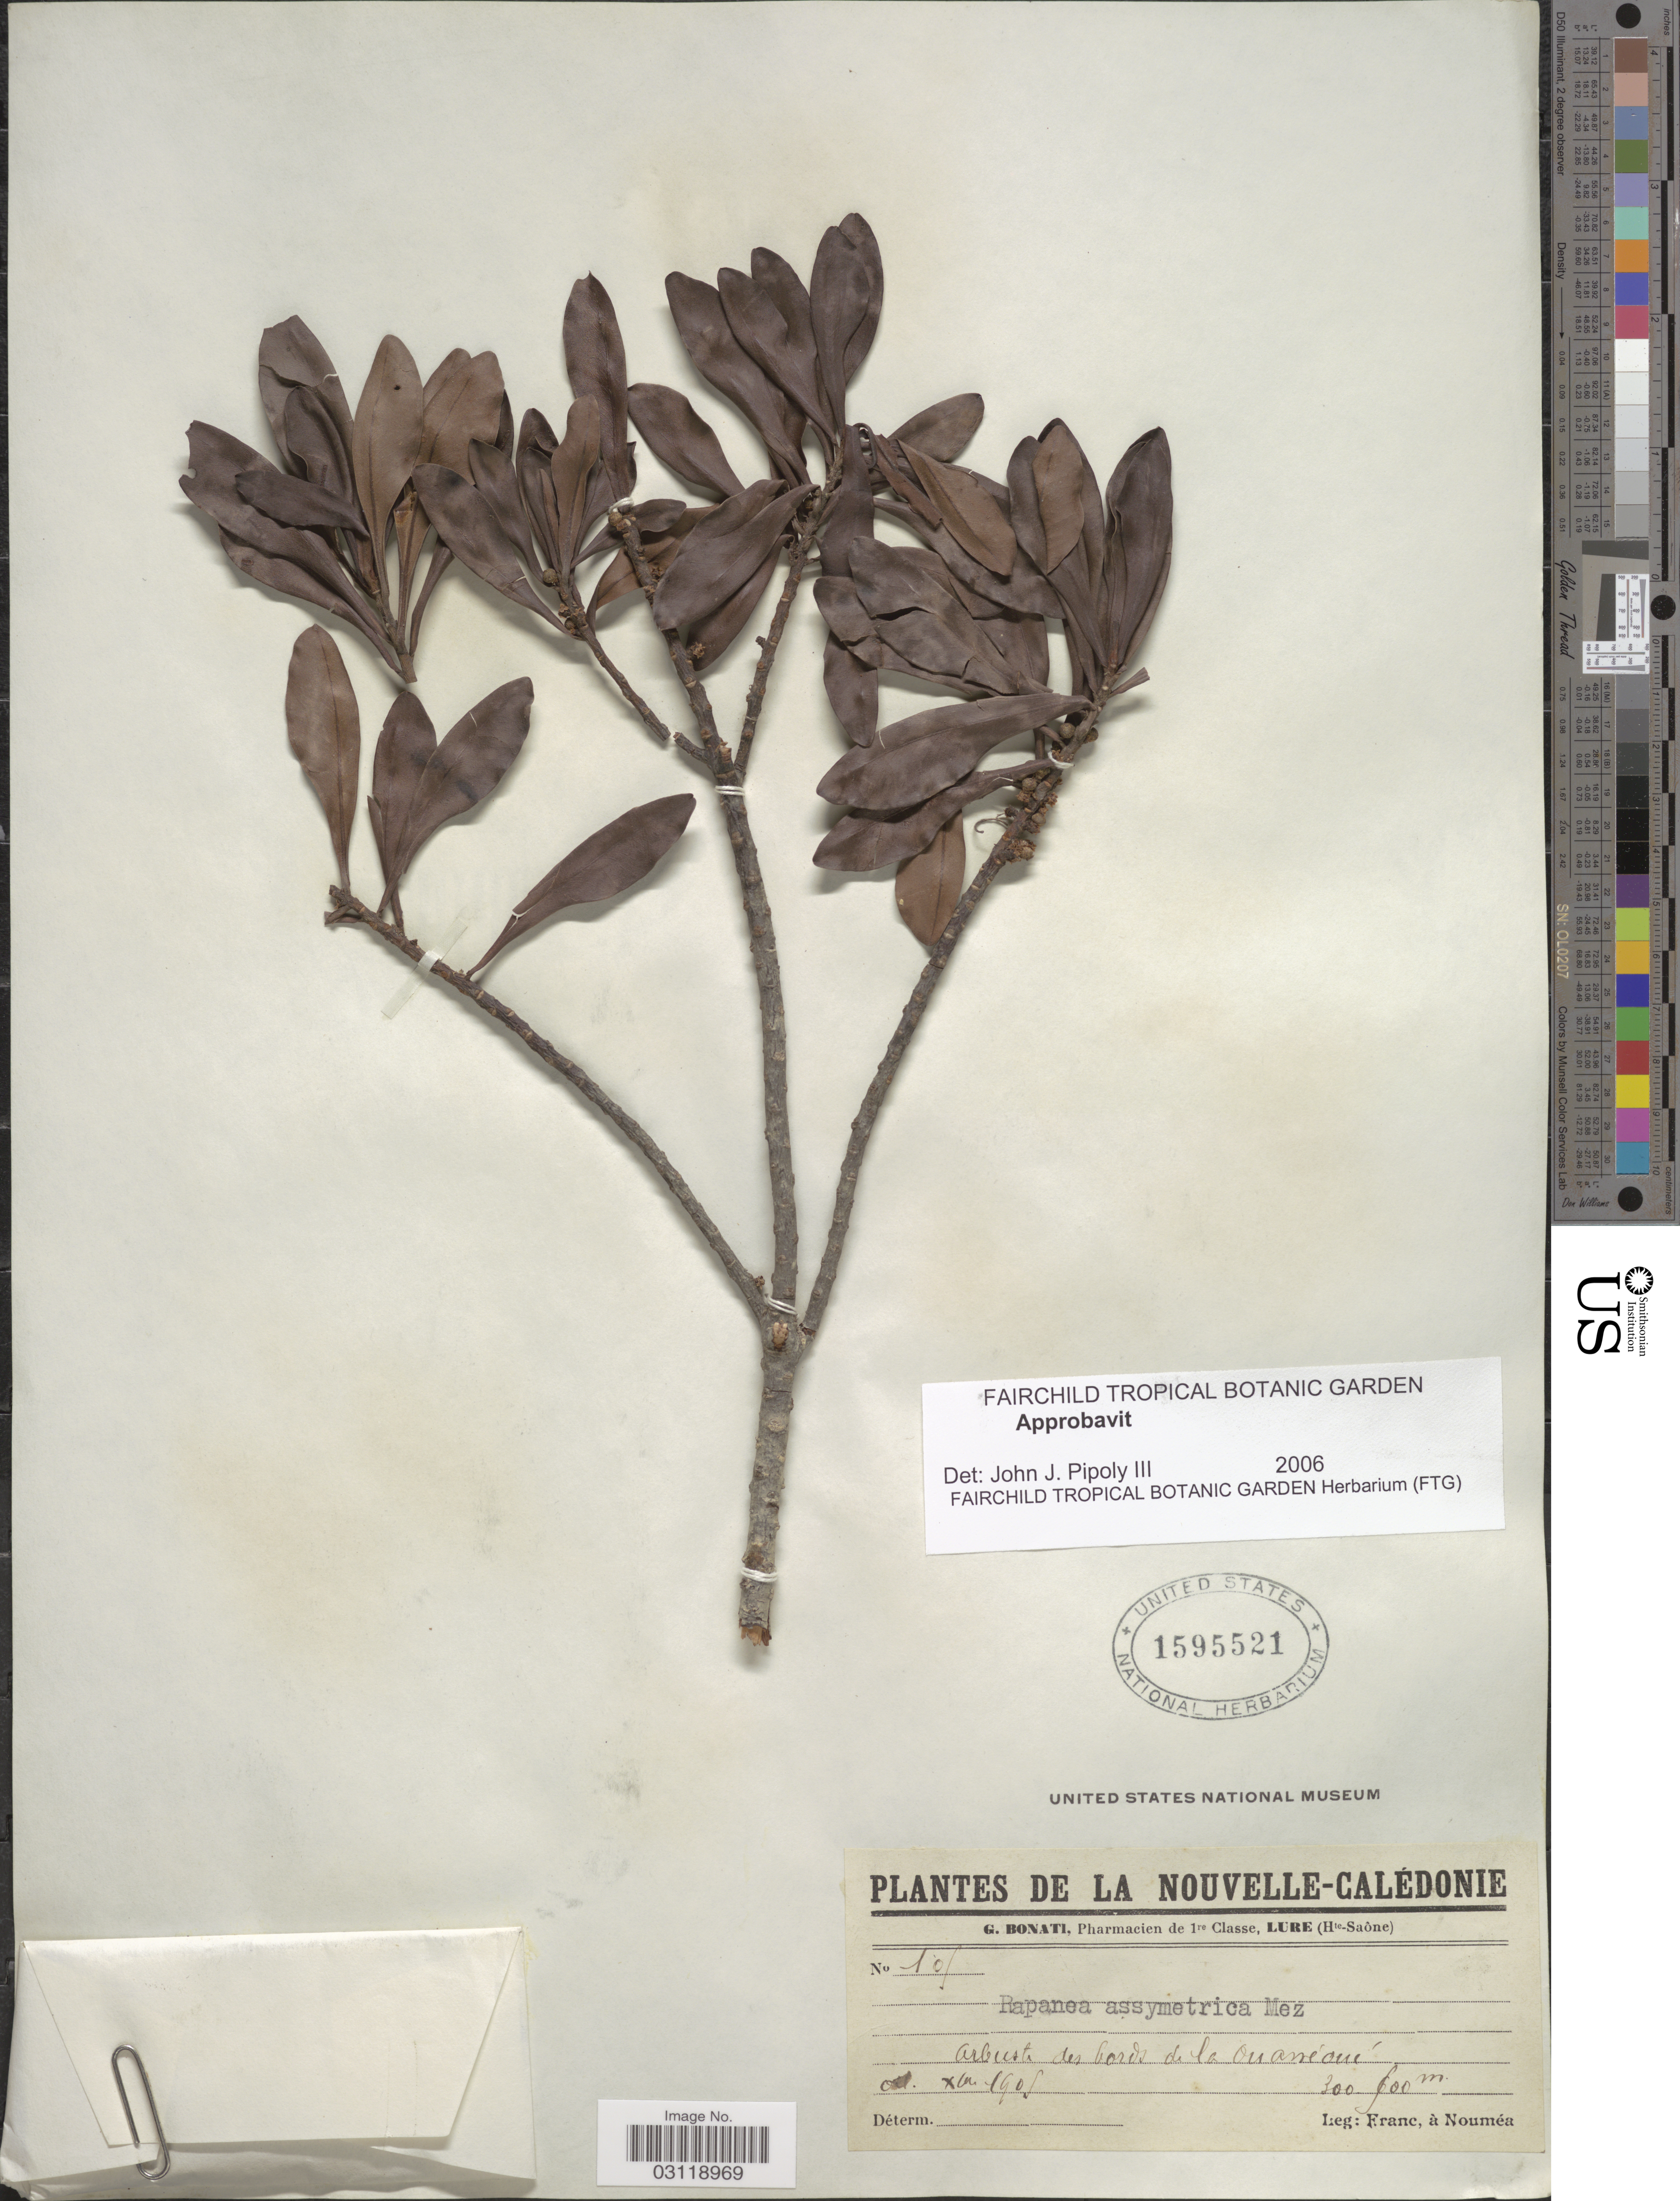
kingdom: Plantae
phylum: Tracheophyta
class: Magnoliopsida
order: Ericales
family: Primulaceae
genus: Rapanea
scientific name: Rapanea asymmetrica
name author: Mez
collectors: Franc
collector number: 105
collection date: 1905-12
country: New Caledonia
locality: Arbuste des bords de la Ouaneoue.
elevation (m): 300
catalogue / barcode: US 1595521